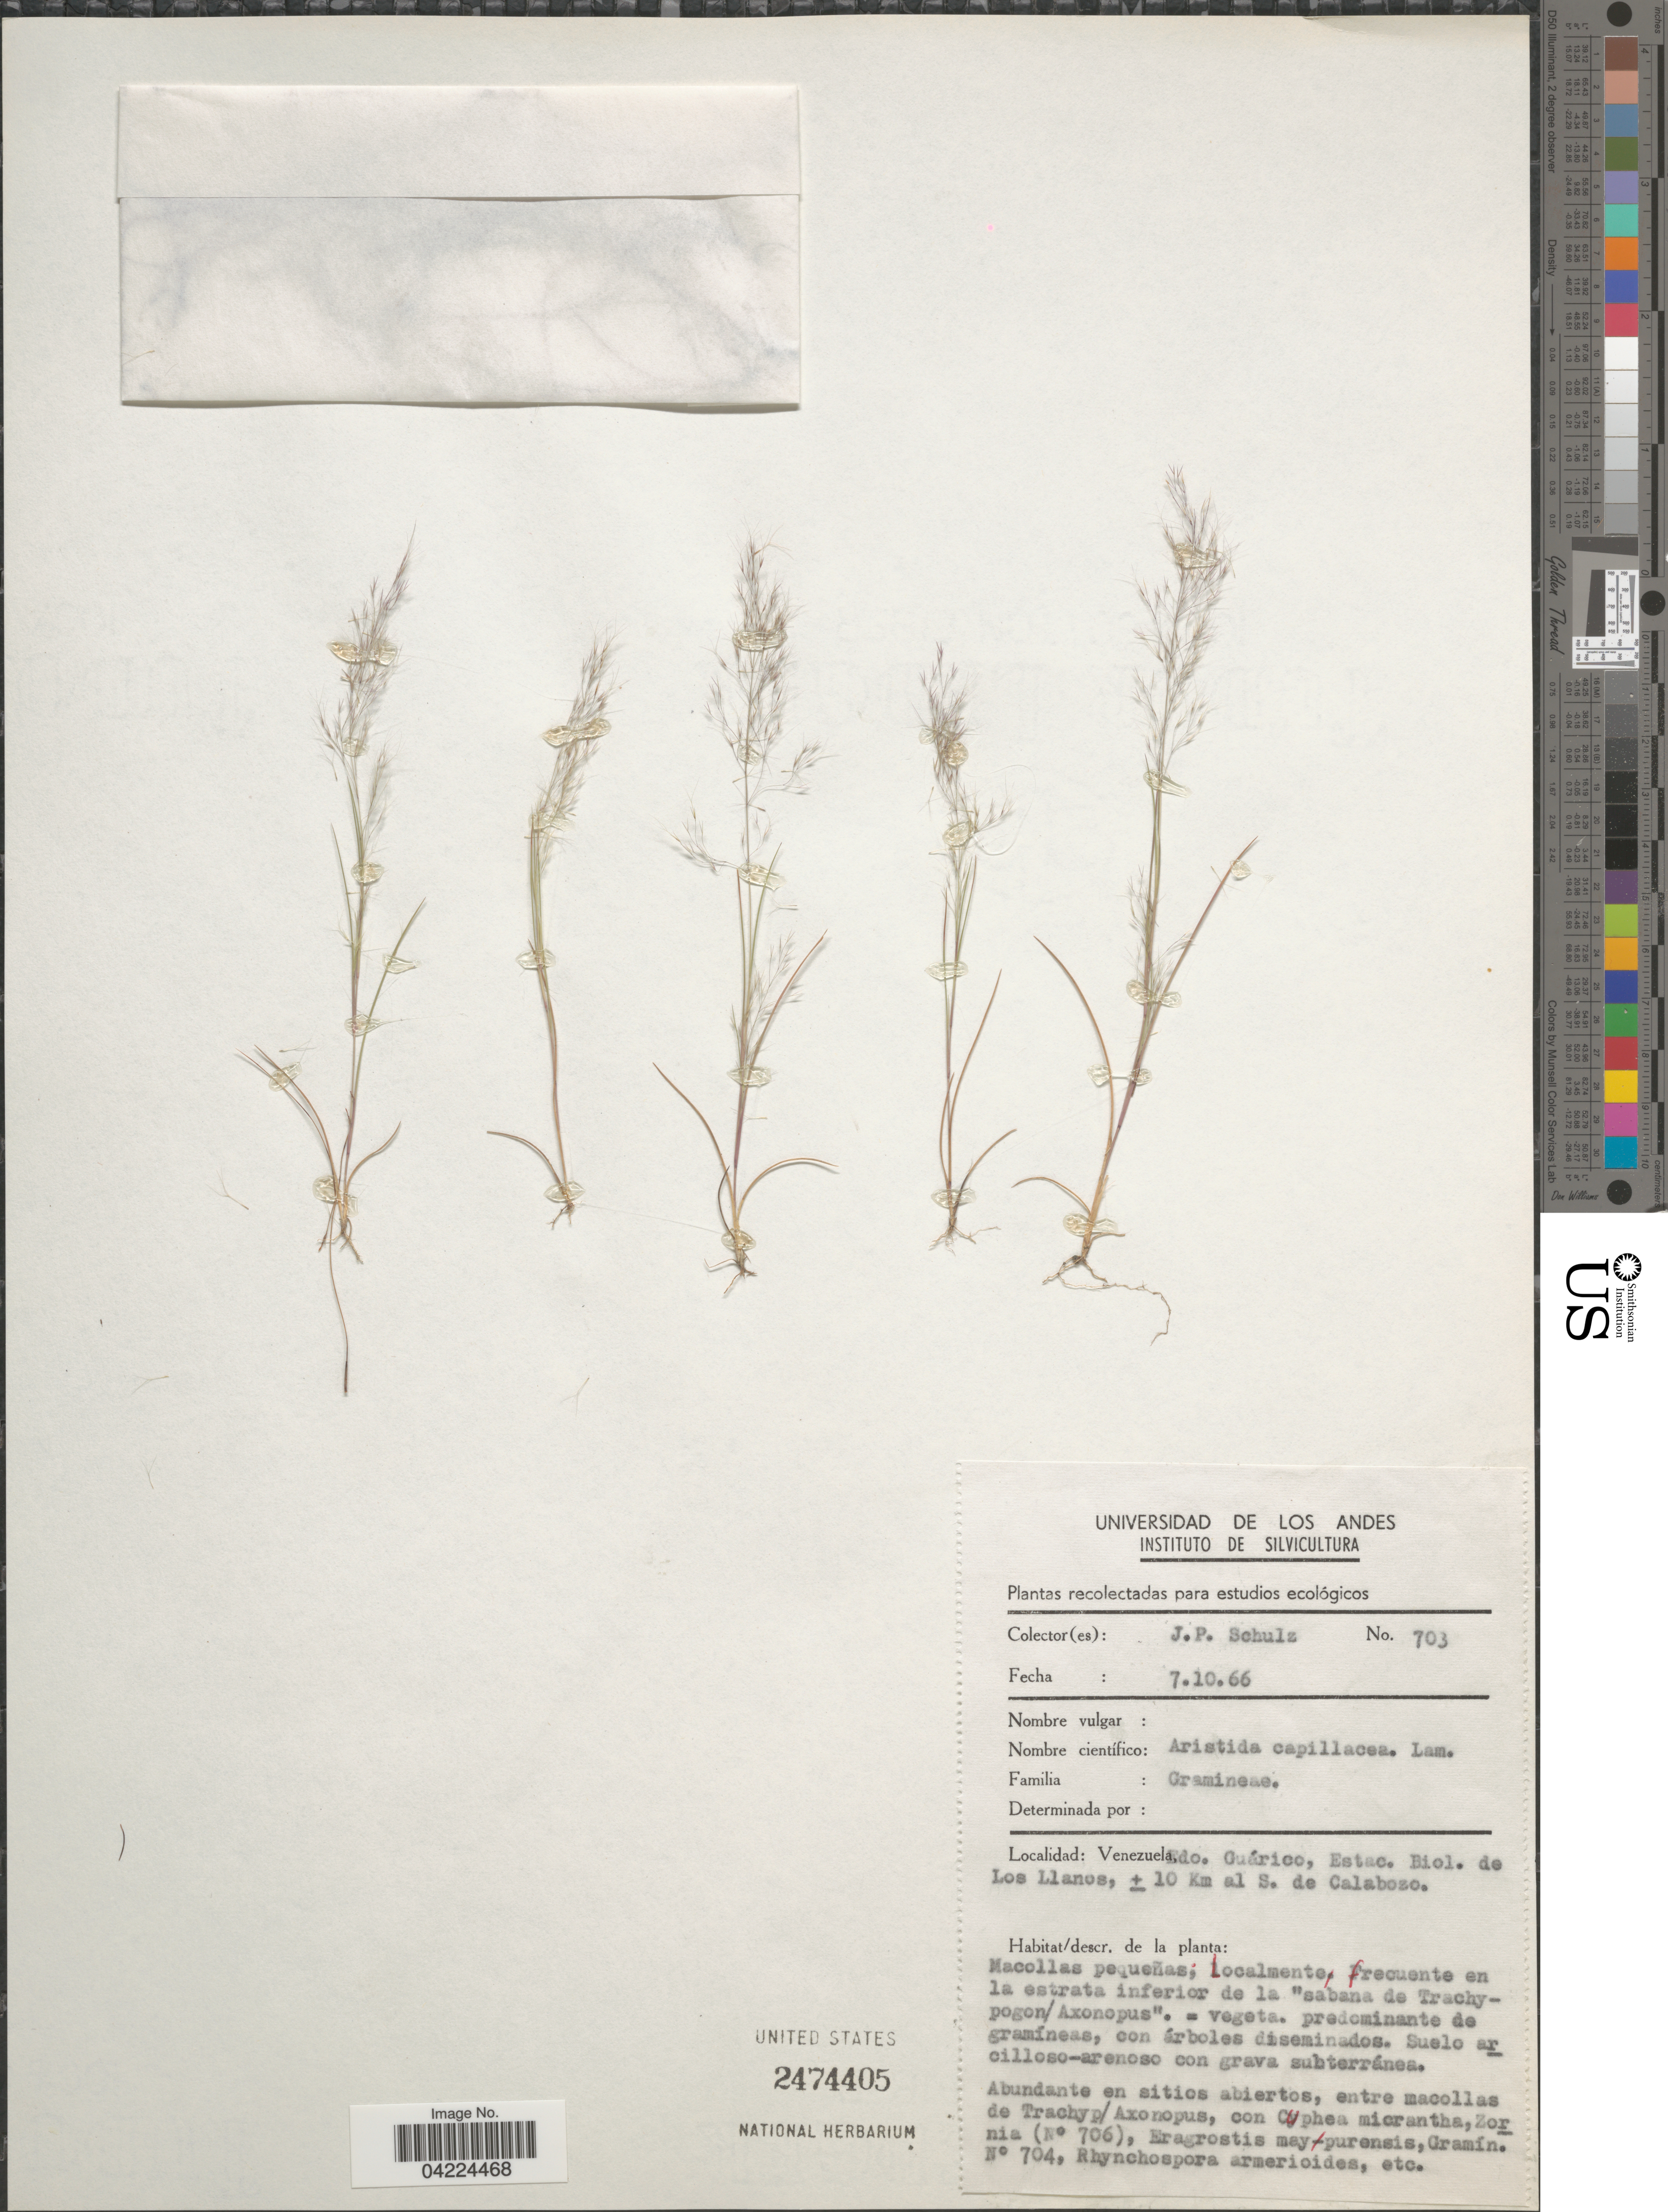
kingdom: Plantae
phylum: Tracheophyta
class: Liliopsida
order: Poales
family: Poaceae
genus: Aristida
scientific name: Aristida capillacea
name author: Lam.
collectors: J. P. Schulz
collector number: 703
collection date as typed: Transcribed d/m/y: 7/10/66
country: Venezuela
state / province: Guarico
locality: Estac. Biol. de Los Llanos, ± 10 Km al S. de Calabozo.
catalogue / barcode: US 2474405